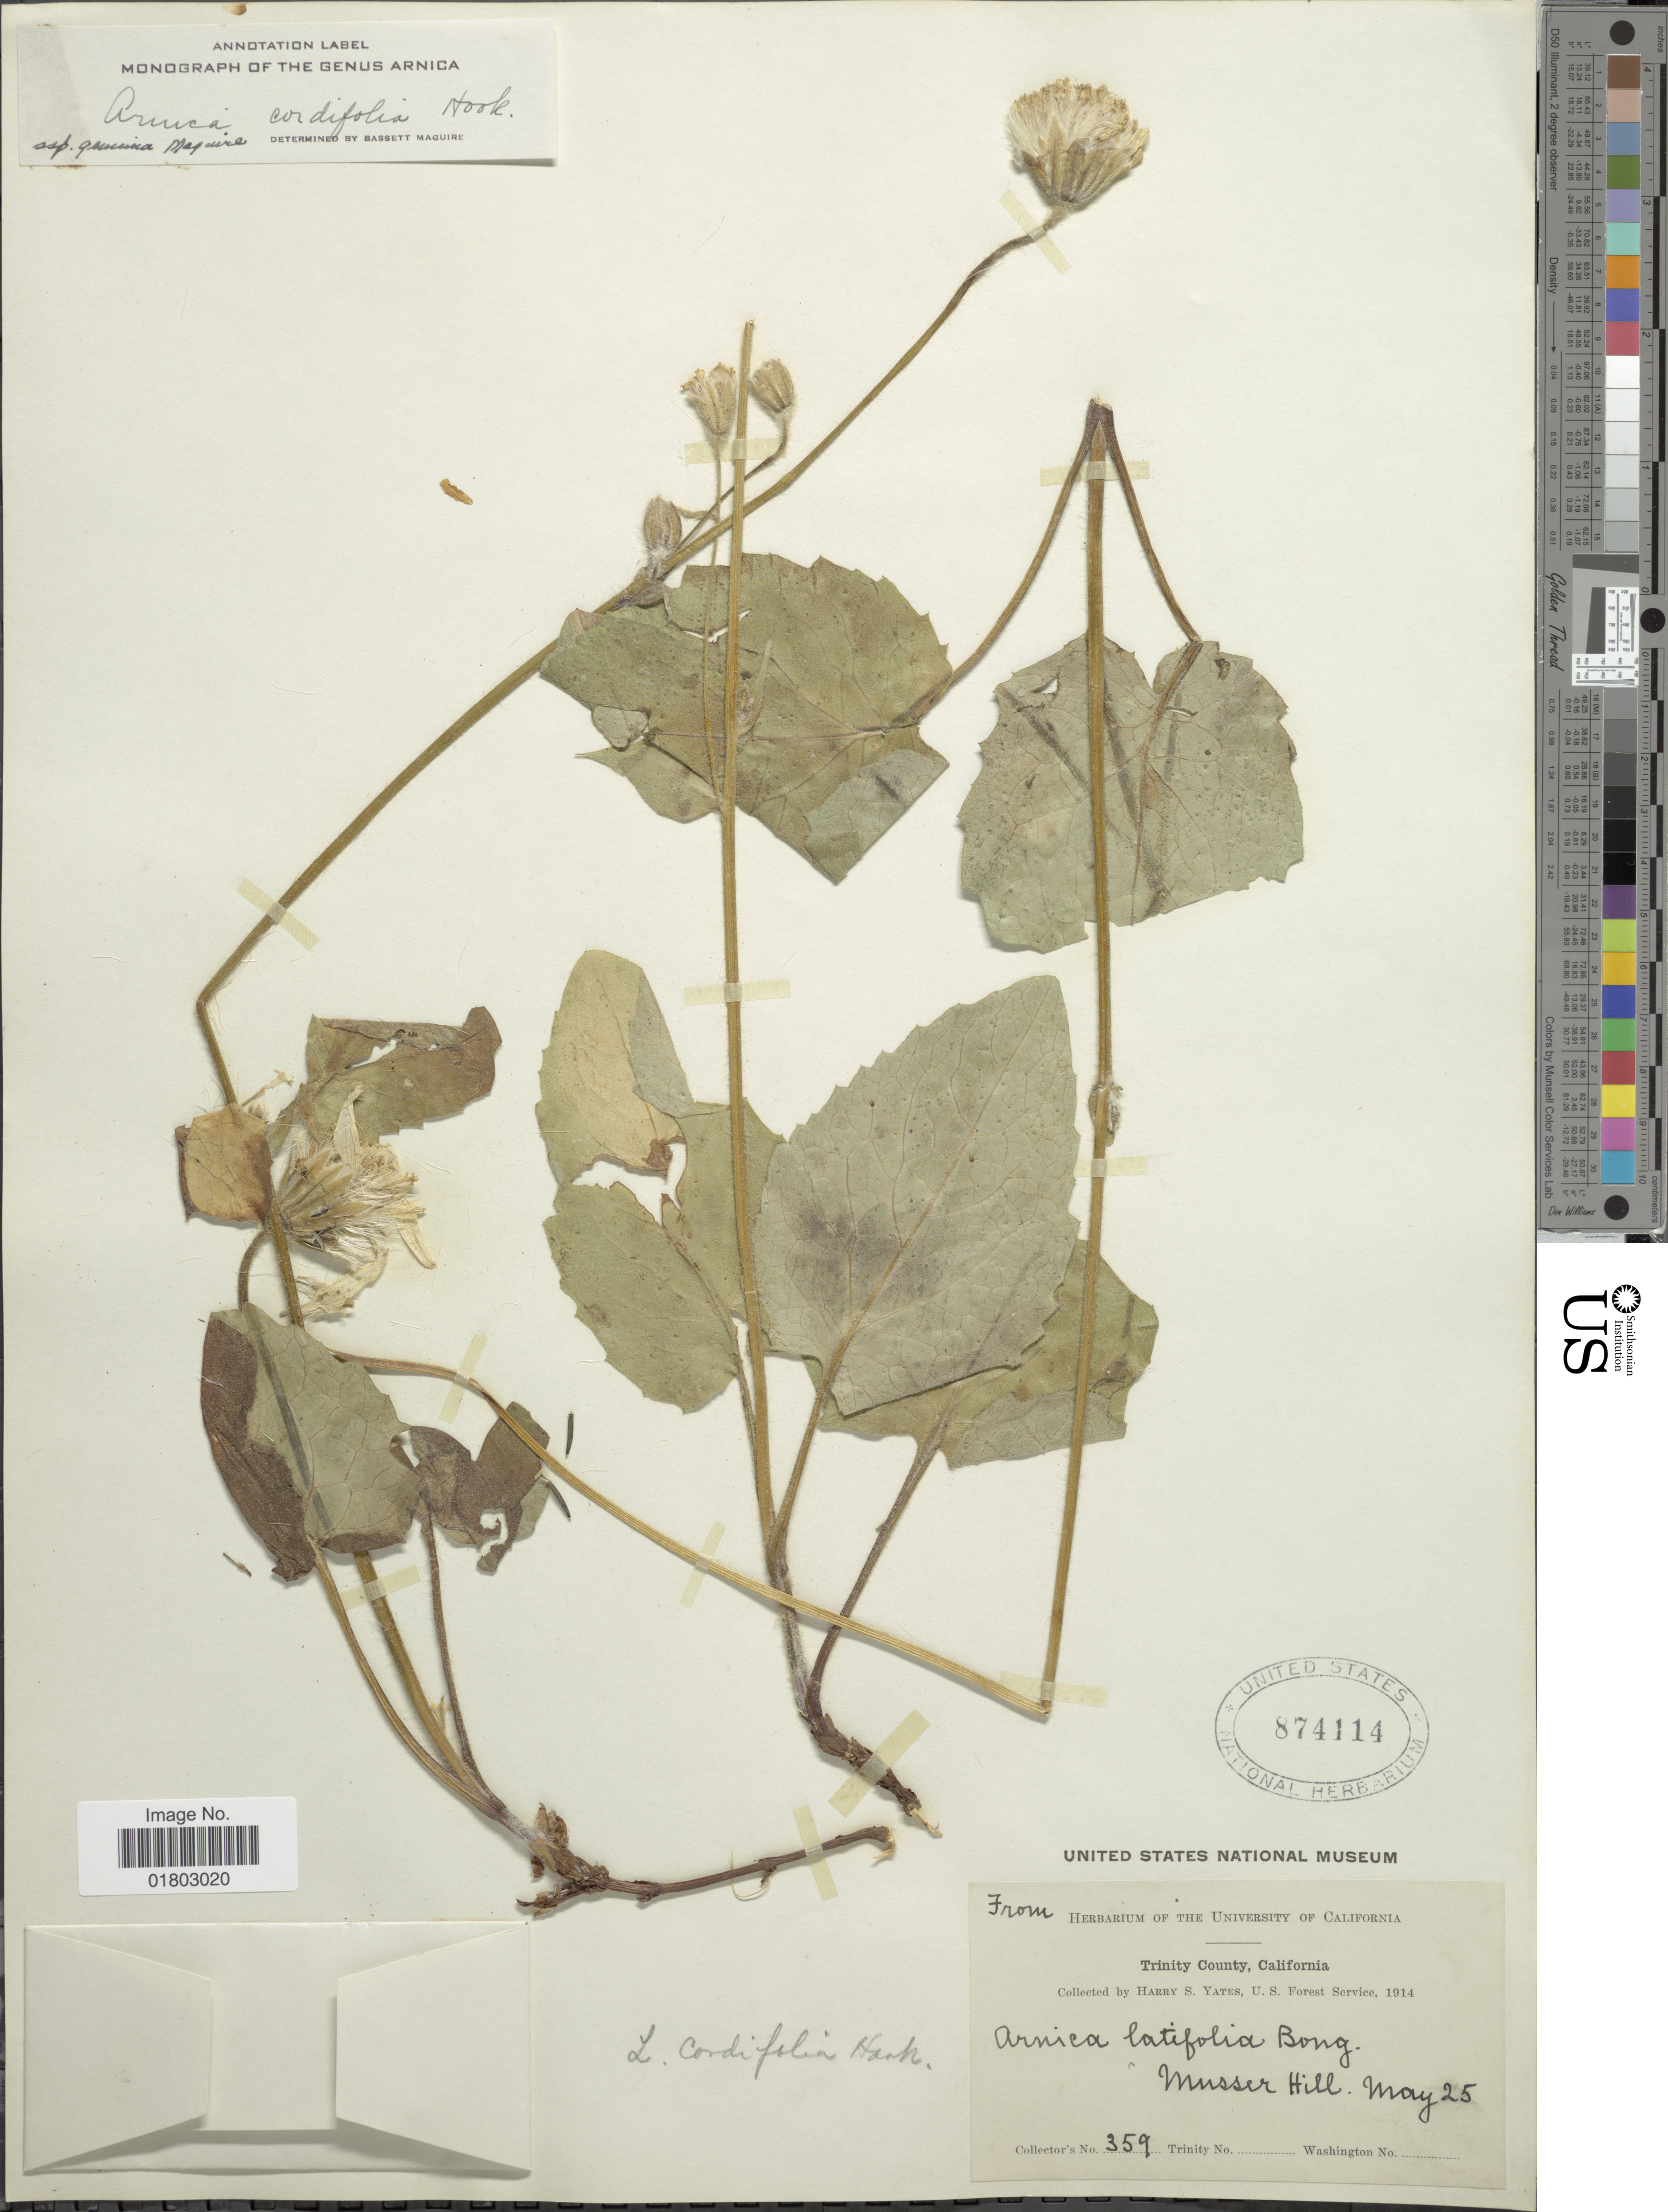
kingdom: Plantae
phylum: Tracheophyta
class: Magnoliopsida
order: Asterales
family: Asteraceae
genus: Arnica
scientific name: Arnica cordifolia subsp. genuina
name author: Maguire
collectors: H. O. Yates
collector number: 359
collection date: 1914-05-25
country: United States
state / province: California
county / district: Trinity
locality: Trinity County, Musser Hill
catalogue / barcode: US 874114